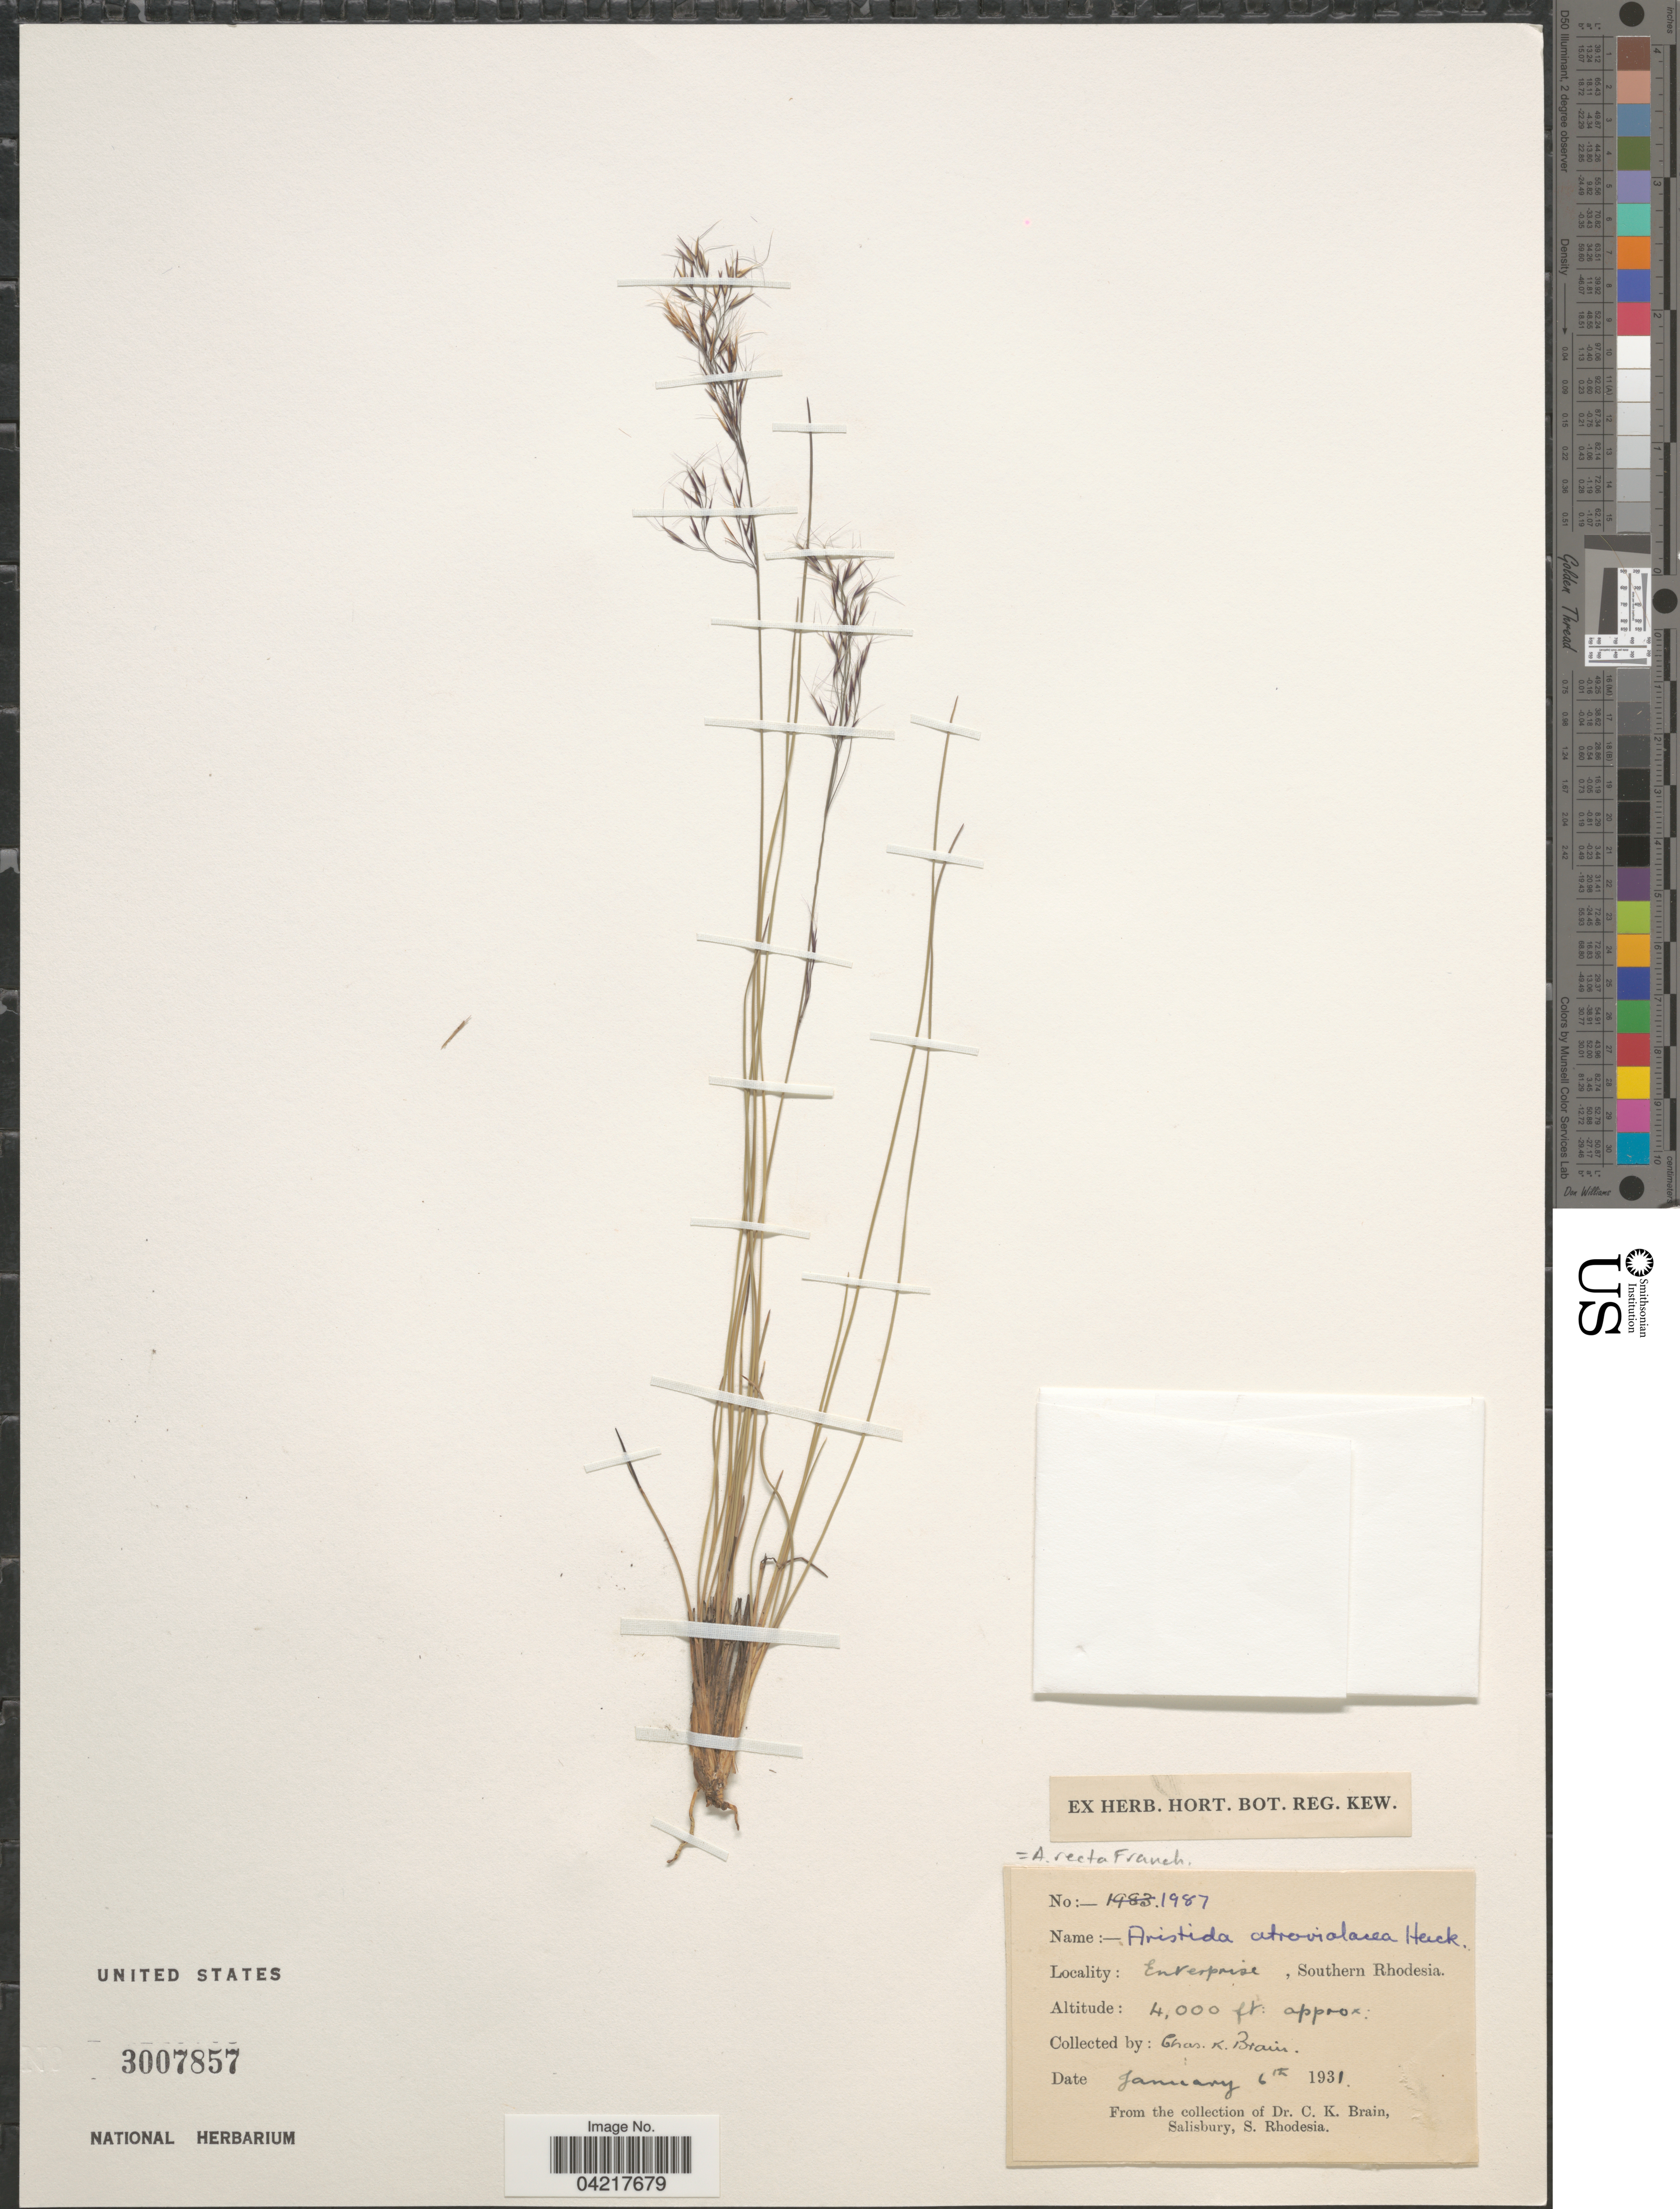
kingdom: Plantae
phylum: Tracheophyta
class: Liliopsida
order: Poales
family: Poaceae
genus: Aristida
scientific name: Aristida recta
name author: Franch.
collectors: C. Brain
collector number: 1987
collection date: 1931-01-06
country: Zimbabwe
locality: Enterprise, Southern Rhodesia.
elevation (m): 1219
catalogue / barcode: US 3007857